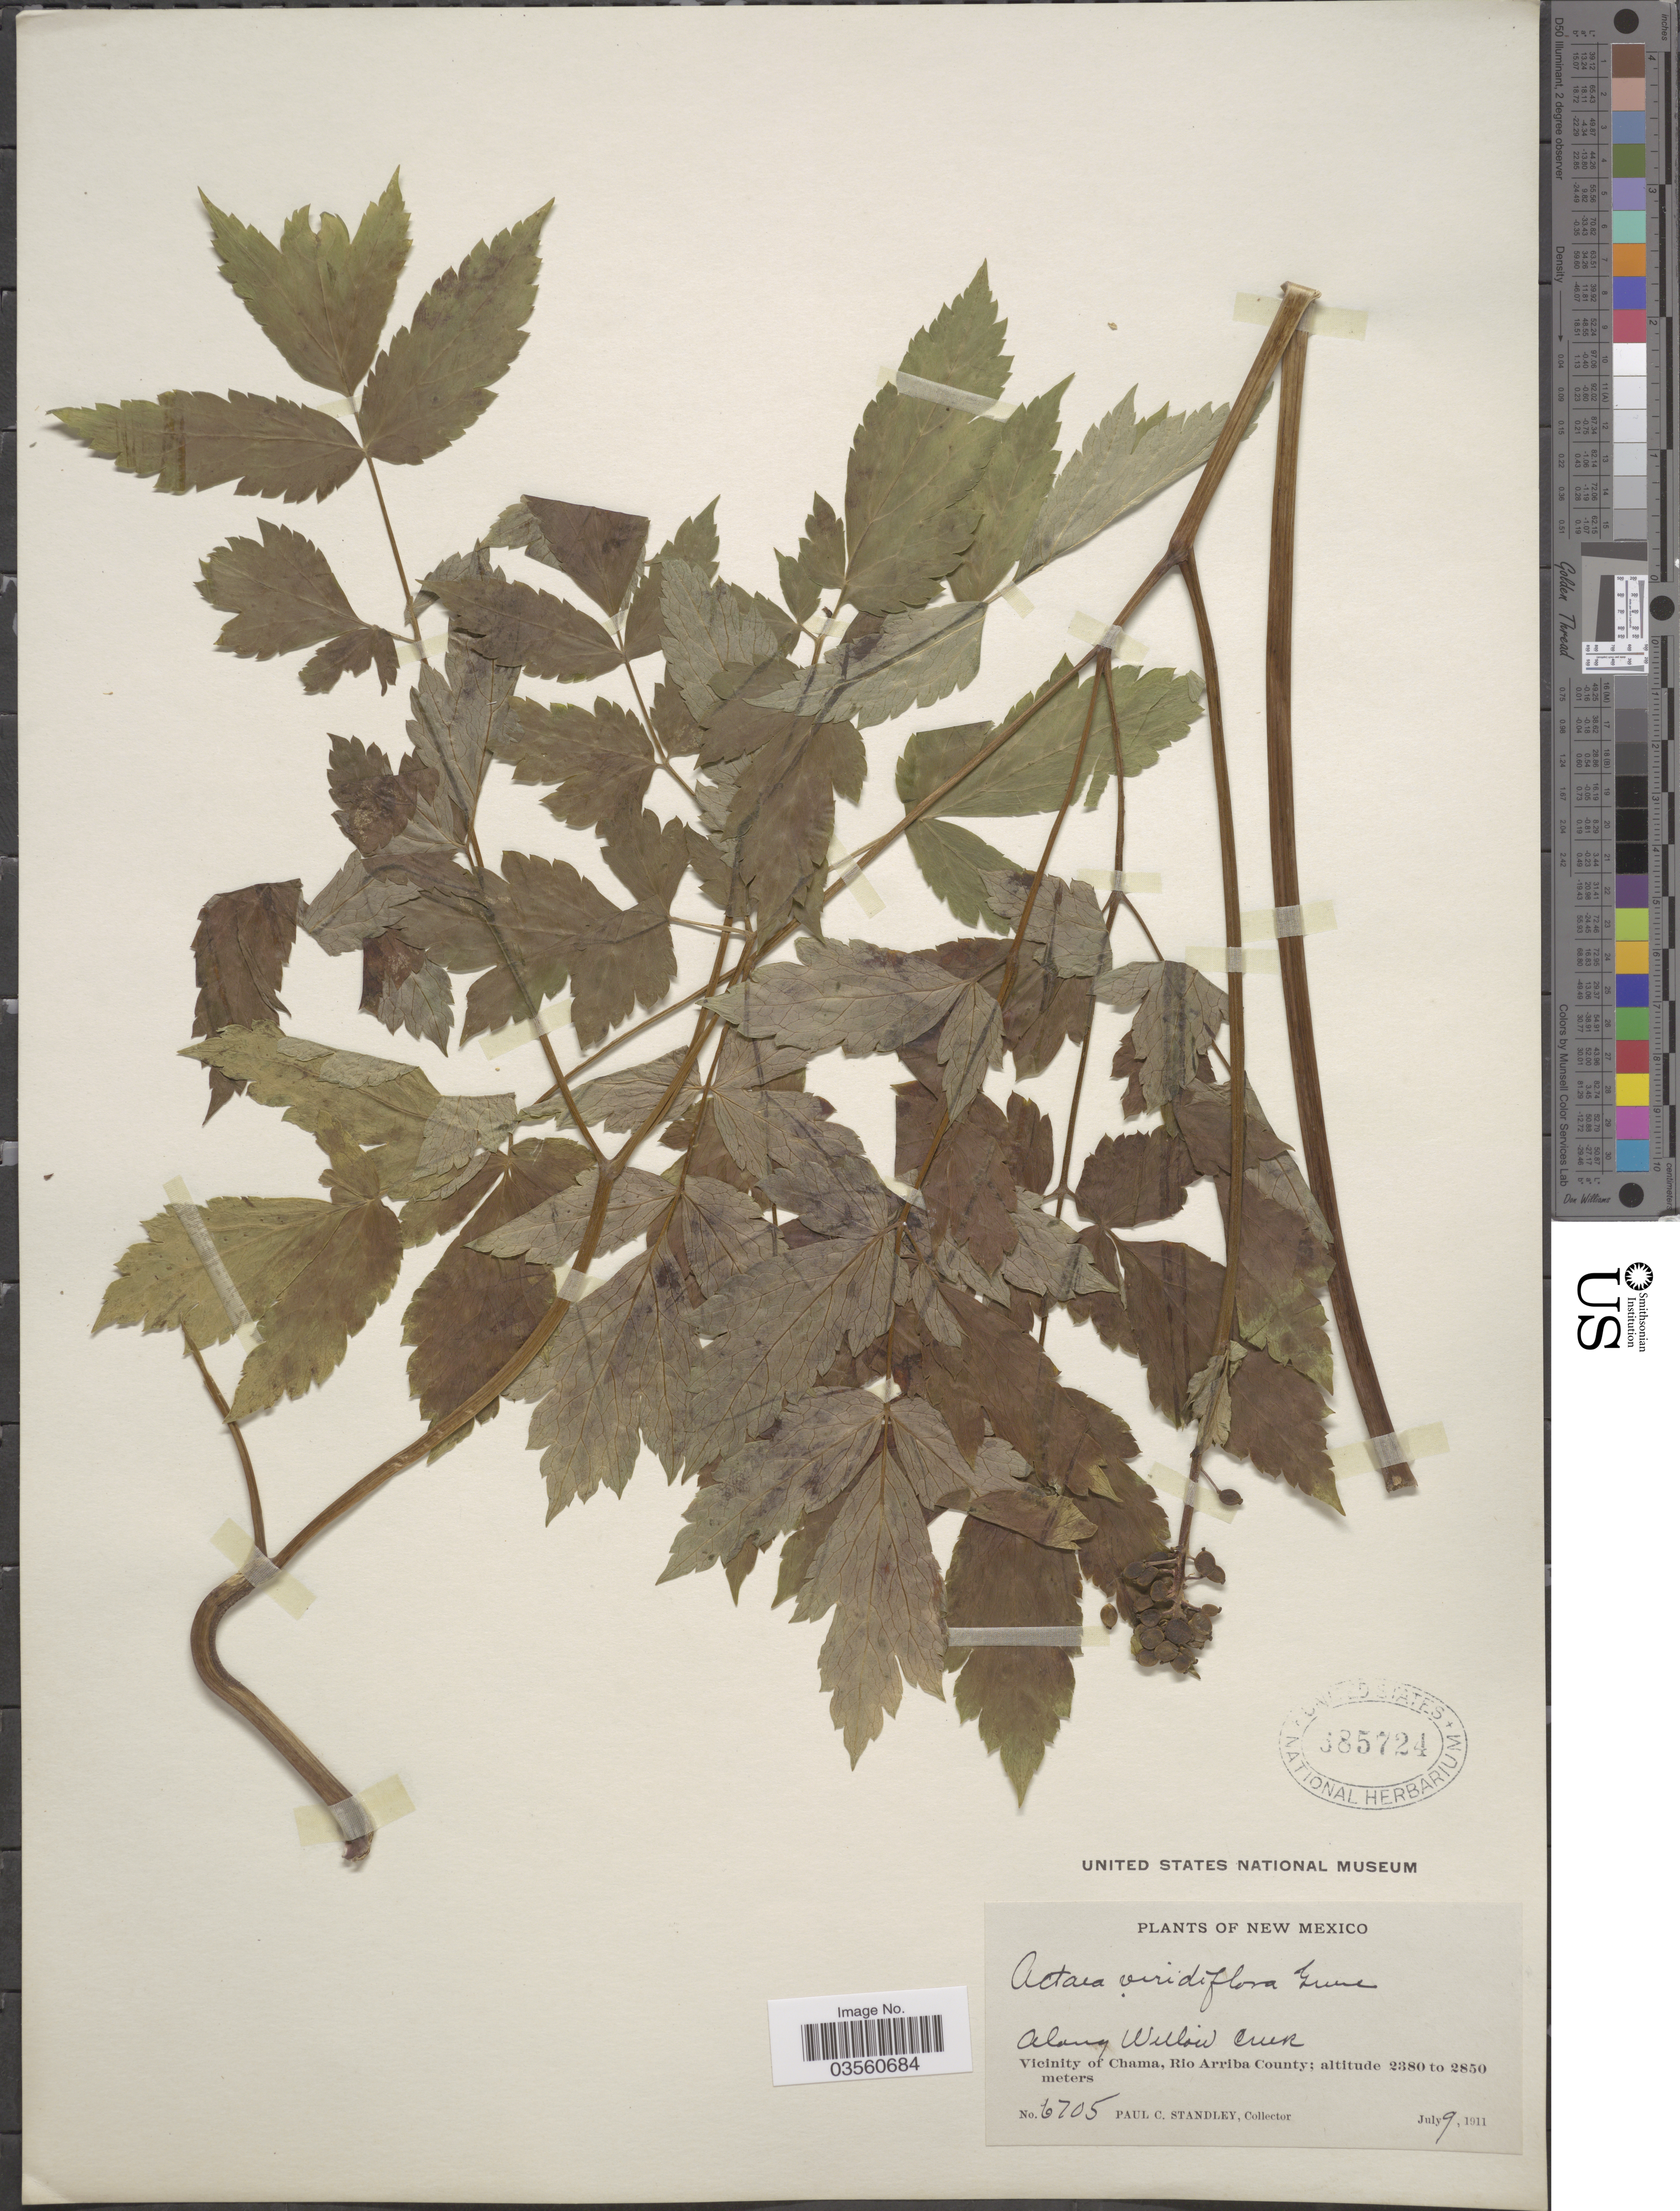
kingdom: Plantae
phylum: Tracheophyta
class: Magnoliopsida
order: Ranunculales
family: Ranunculaceae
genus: Actaea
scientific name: Actaea rubra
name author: (Aiton) Willd.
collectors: P. C. Standley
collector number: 6705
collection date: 1911-07-09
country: United States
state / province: New Mexico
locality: Along Willow Creek. Vicinity of Chama, Rio Arriba County.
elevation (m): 2380